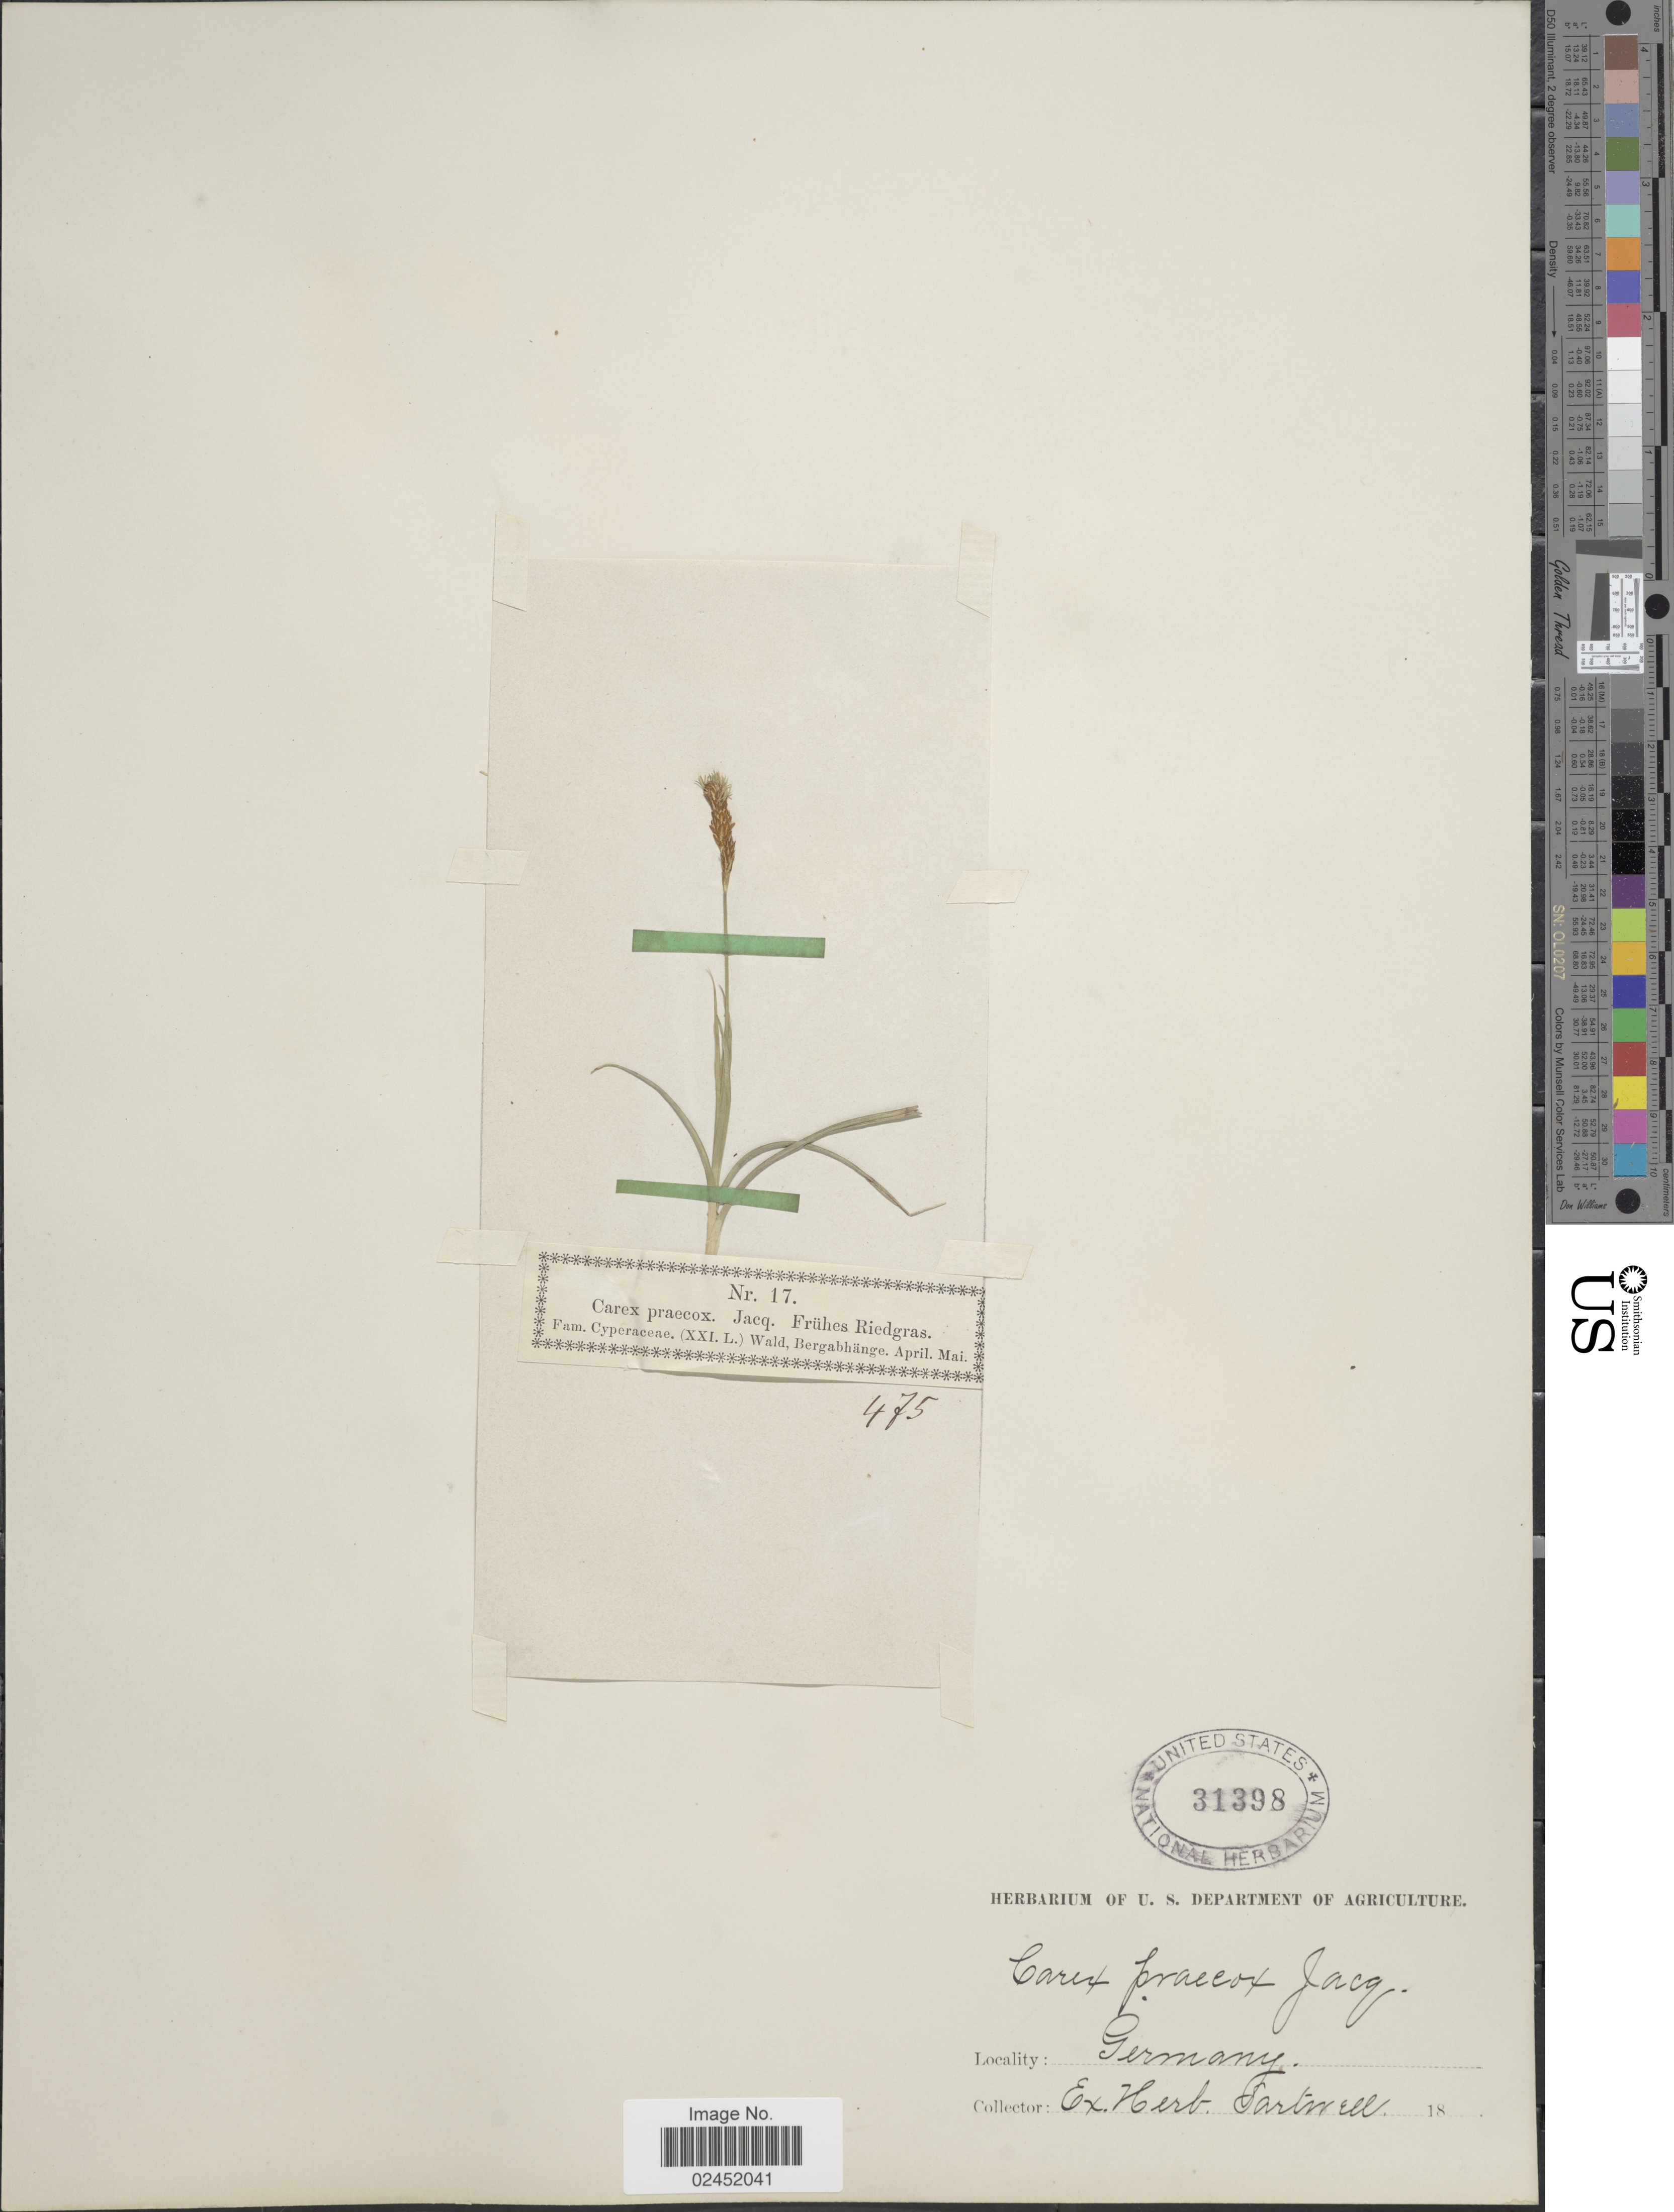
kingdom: Plantae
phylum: Tracheophyta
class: Liliopsida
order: Poales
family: Cyperaceae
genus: Carex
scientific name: Carex praecox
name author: Schreb.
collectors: ex herb. Sartwell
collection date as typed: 18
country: Germany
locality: Wald, Bergabhänge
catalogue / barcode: US 31398